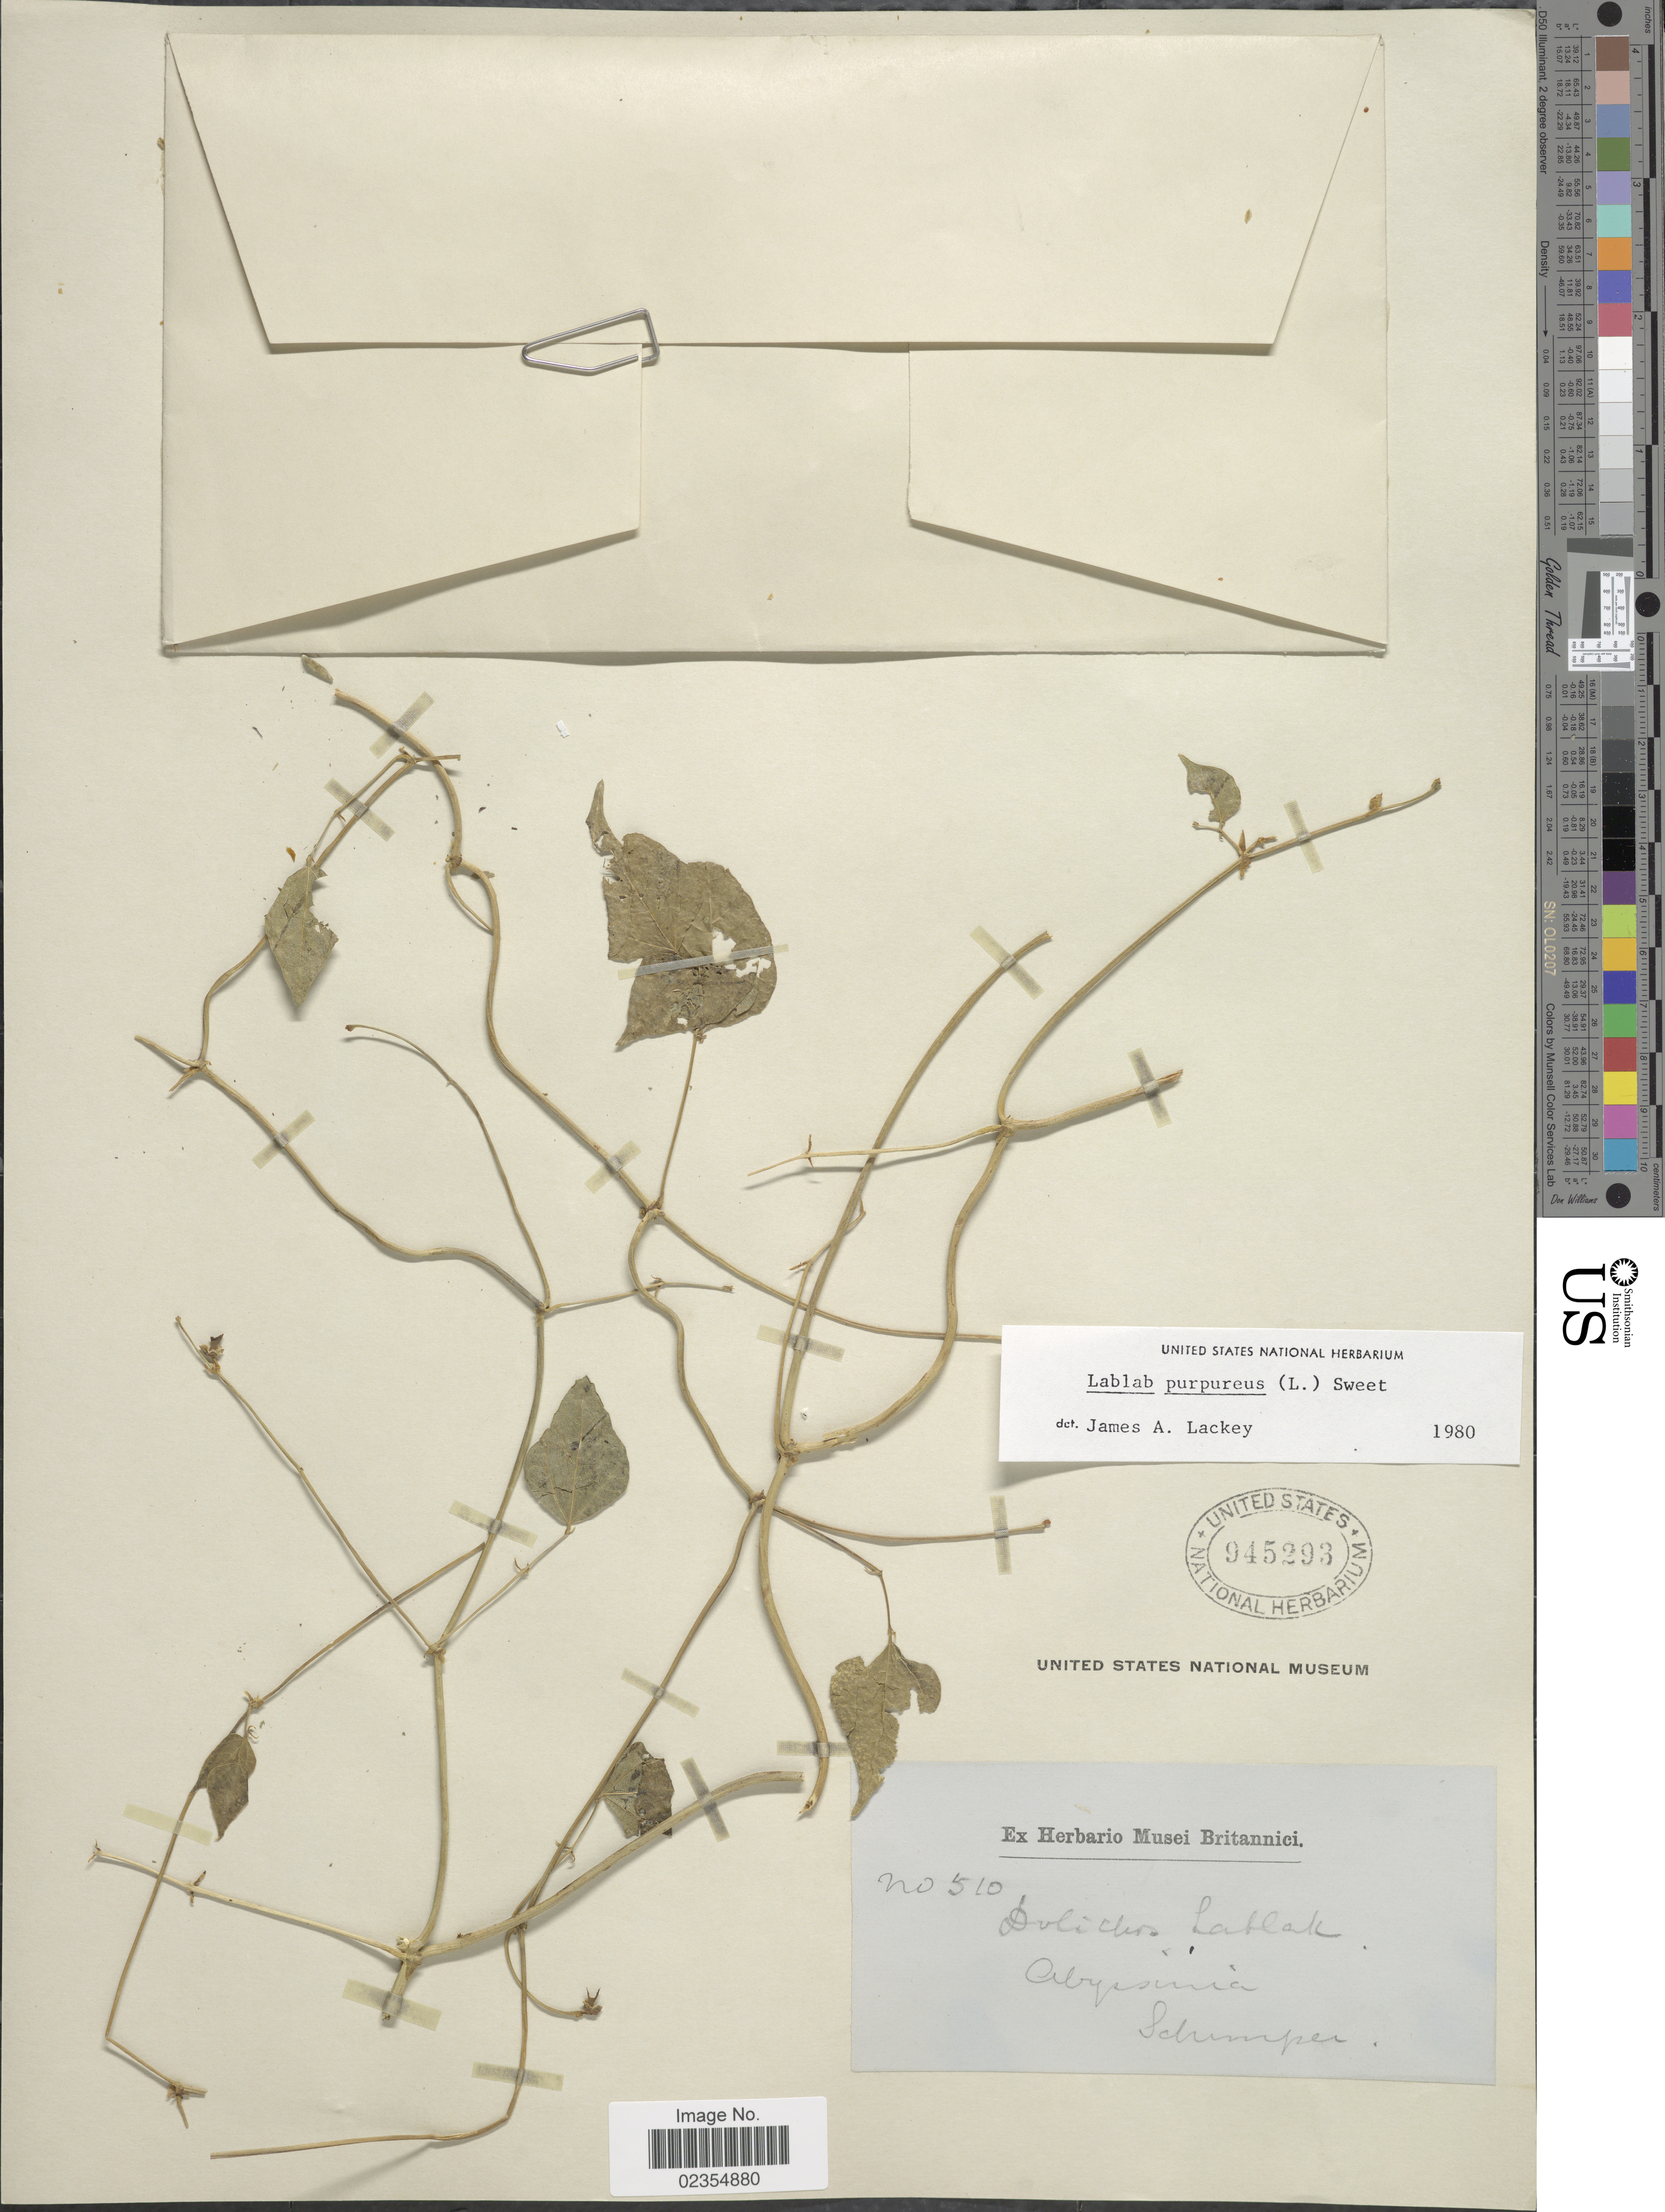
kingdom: Plantae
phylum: Tracheophyta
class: Magnoliopsida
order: Fabales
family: Fabaceae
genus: Lablab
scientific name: Lablab purpureus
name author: (L.) Sweet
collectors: -. Schimper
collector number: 510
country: Eritrea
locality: Abyssinia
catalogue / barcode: US 945293